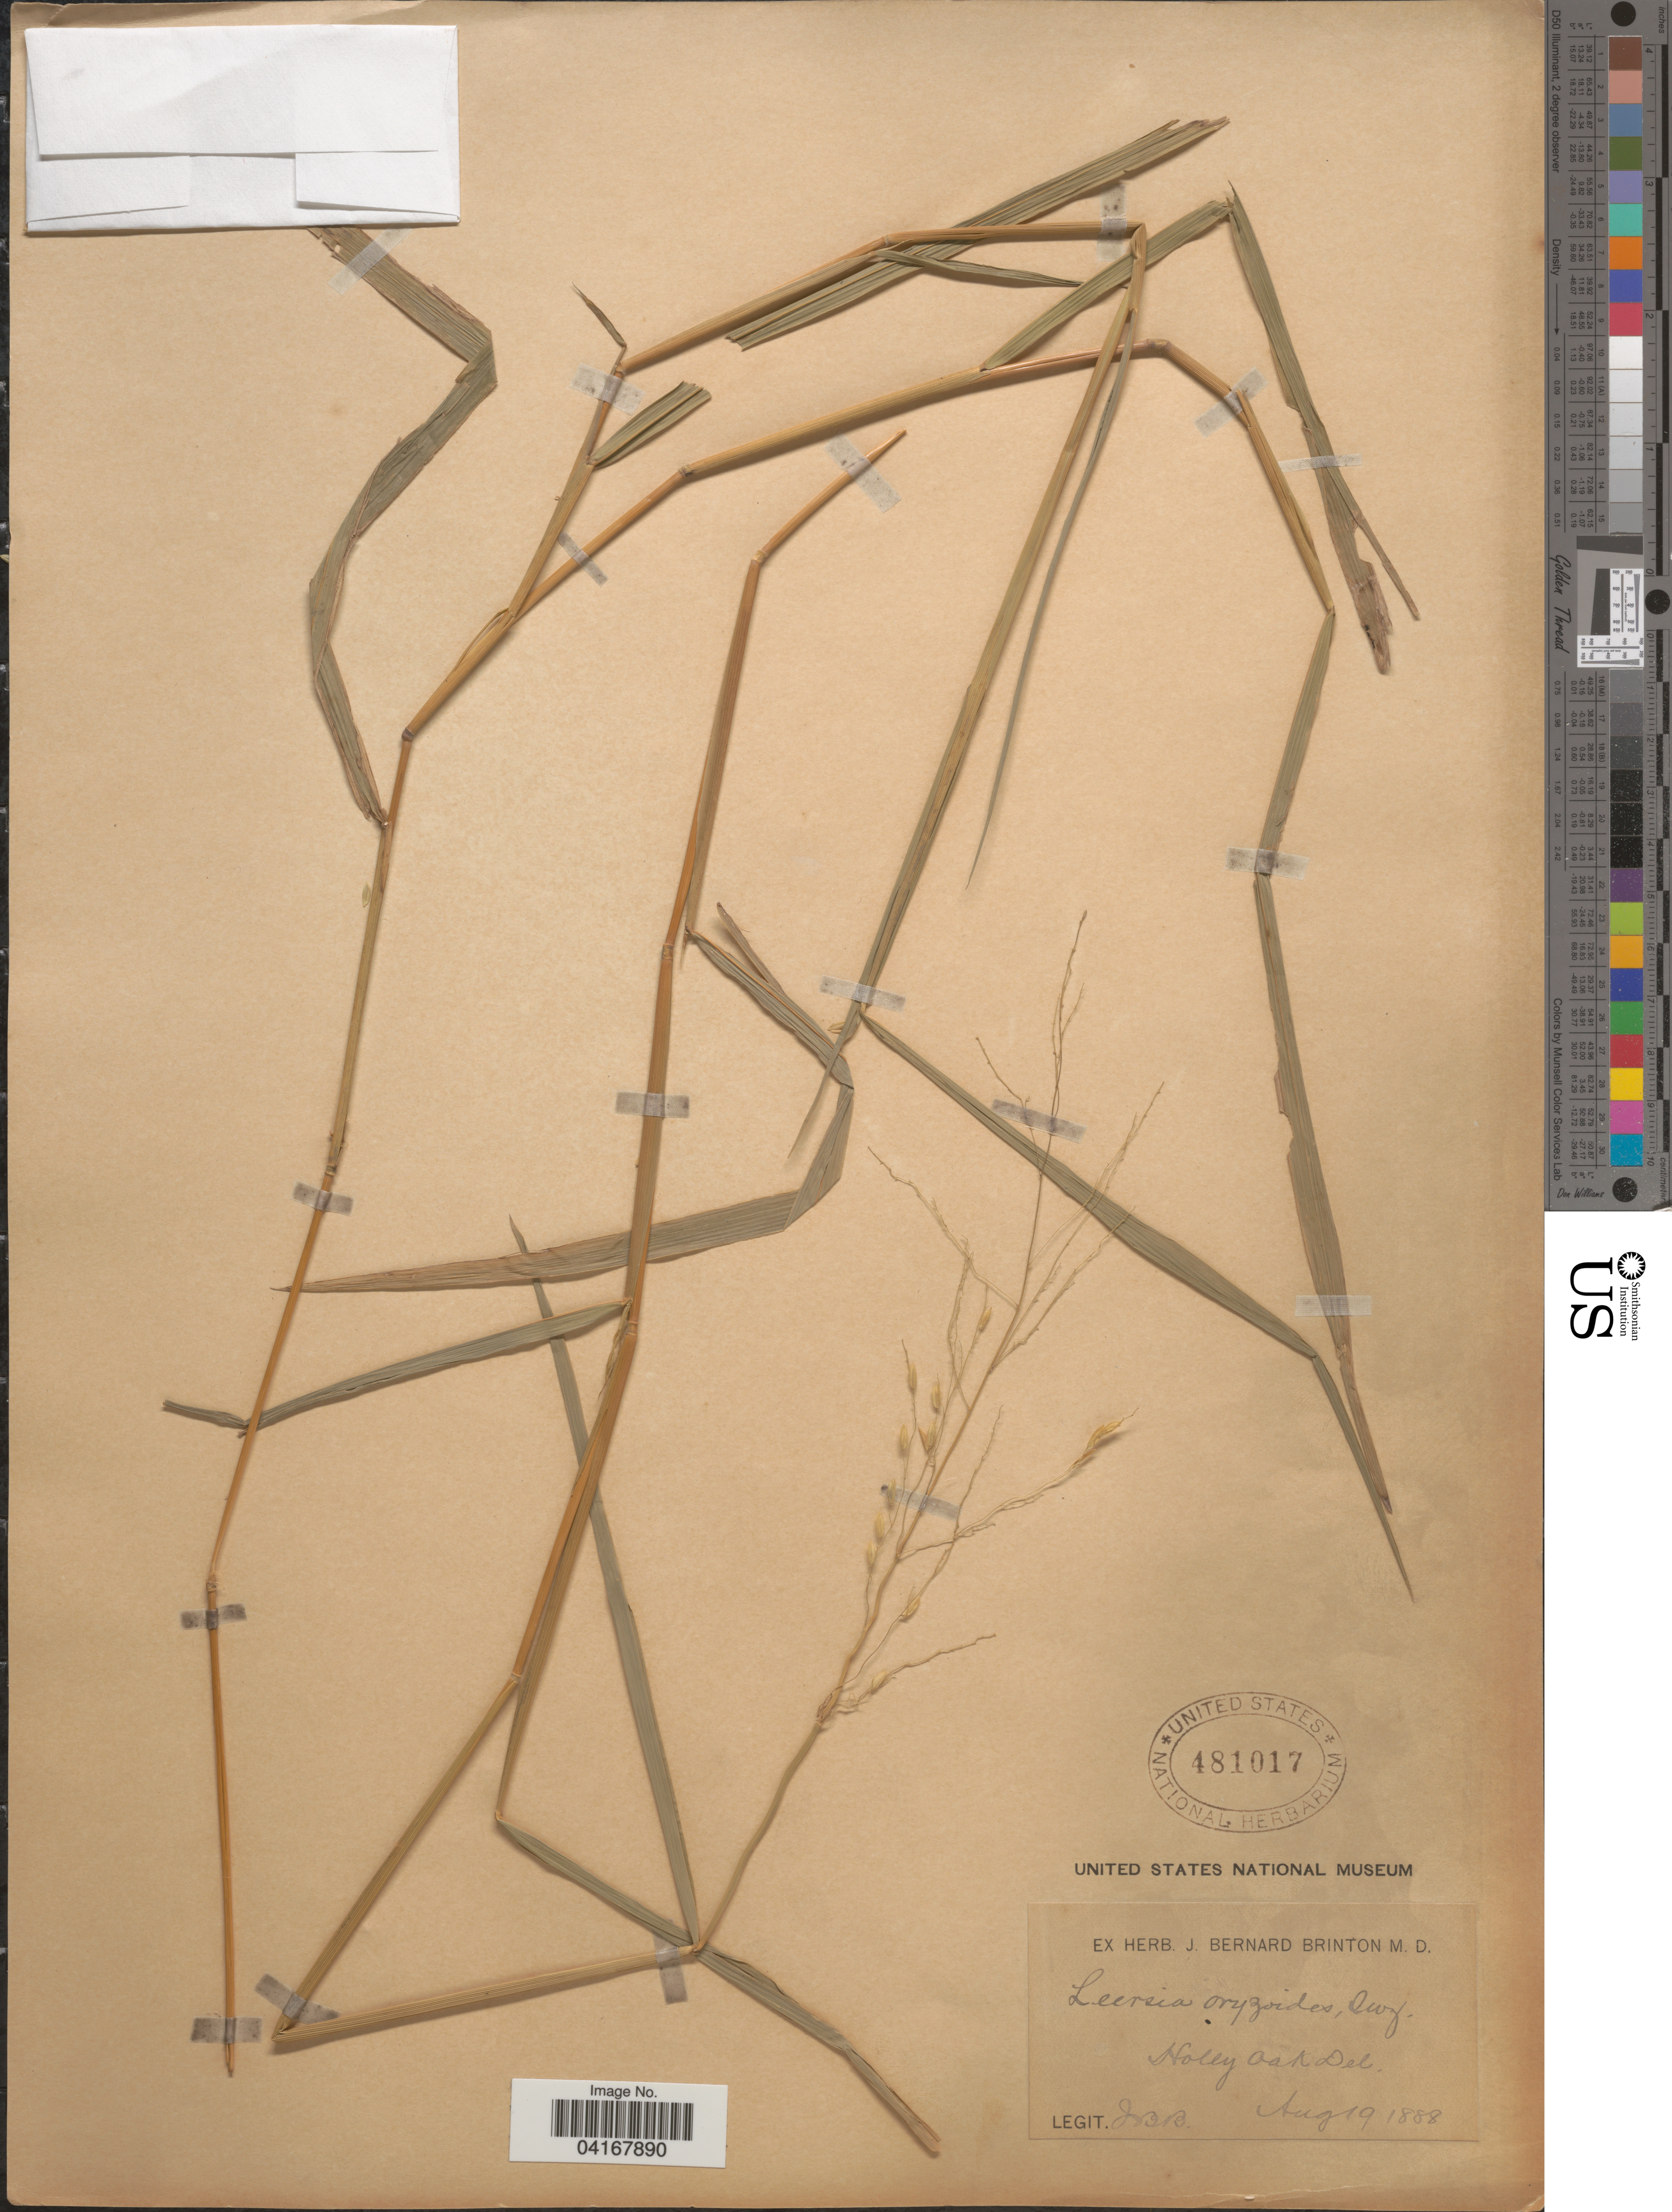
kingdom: Plantae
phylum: Tracheophyta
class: Liliopsida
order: Poales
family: Poaceae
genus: Leersia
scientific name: Leersia oryzoides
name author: (L.) Sw.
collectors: J. Binton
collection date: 1888-08-19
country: United States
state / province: Delaware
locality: Holly Oak.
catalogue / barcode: US 481017